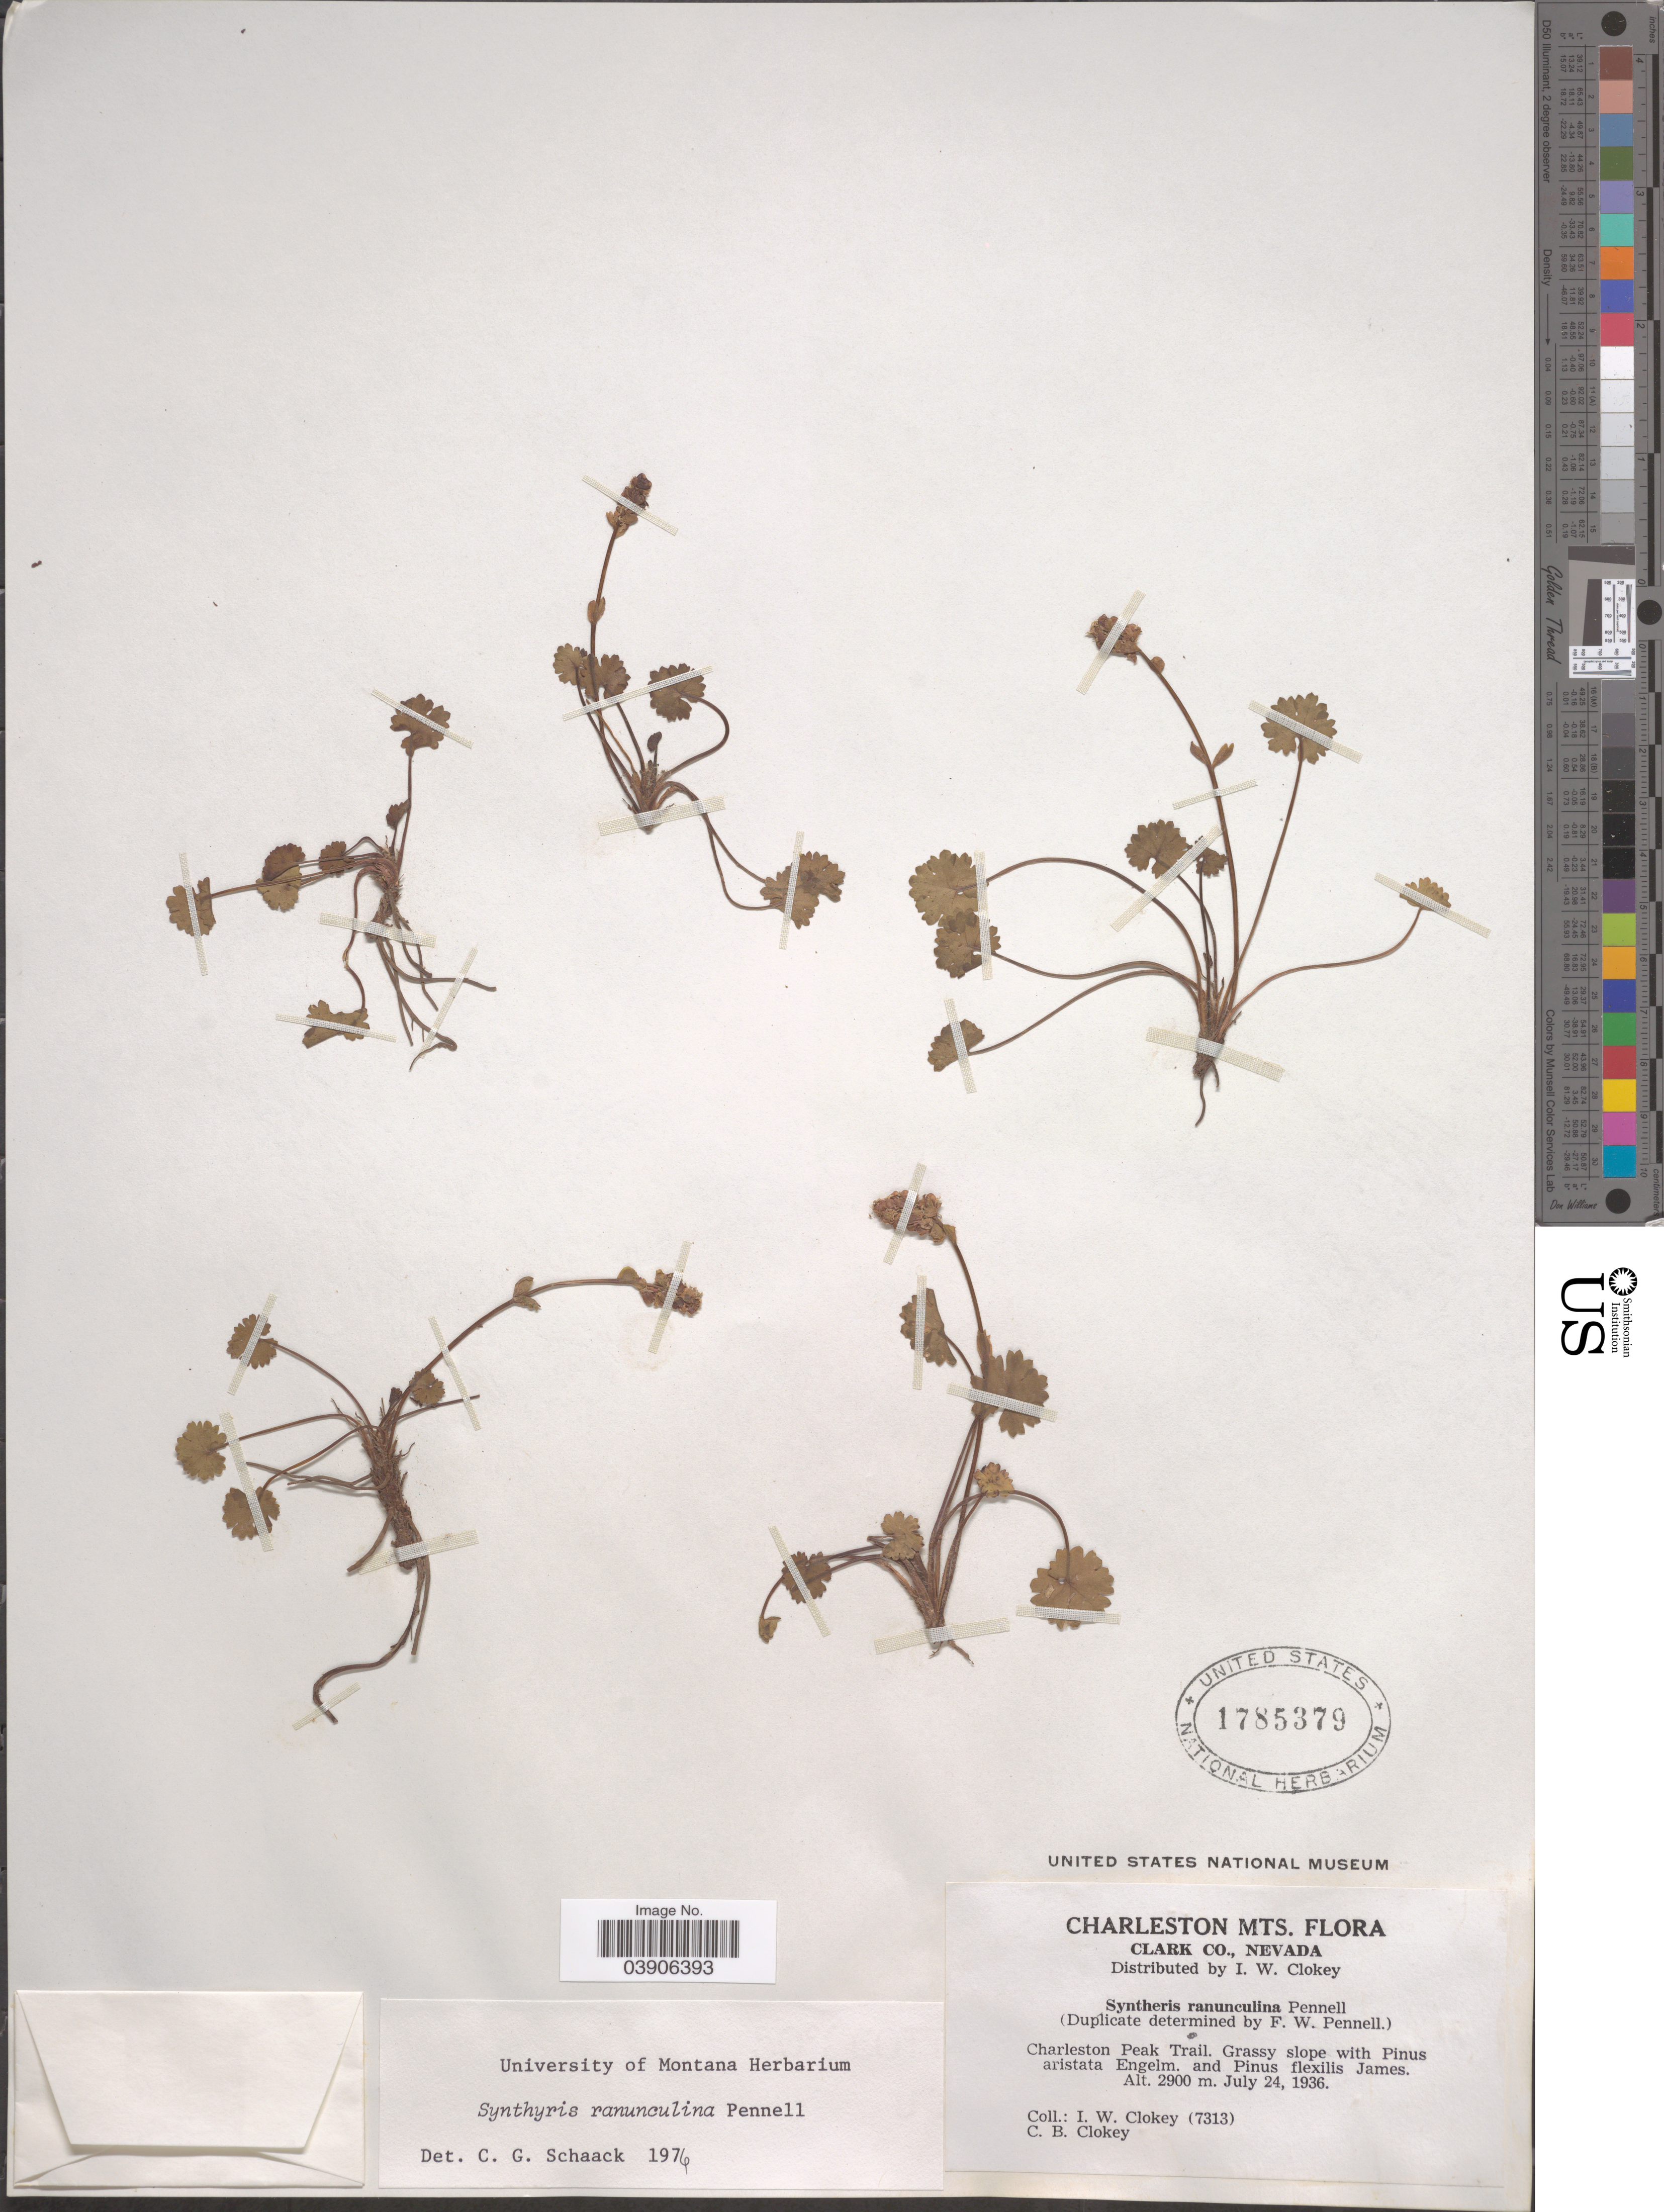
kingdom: Plantae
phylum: Tracheophyta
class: Magnoliopsida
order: Lamiales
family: Plantaginaceae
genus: Synthyris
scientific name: Synthyris ranunculina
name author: Pennell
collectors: I. W. Clokey & C. Clokey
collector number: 7313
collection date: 1936-07-24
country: United States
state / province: Nevada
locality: Charleston Mts. Clark Co. Charleston Peak Trail.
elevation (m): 2900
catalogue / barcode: US 1785379